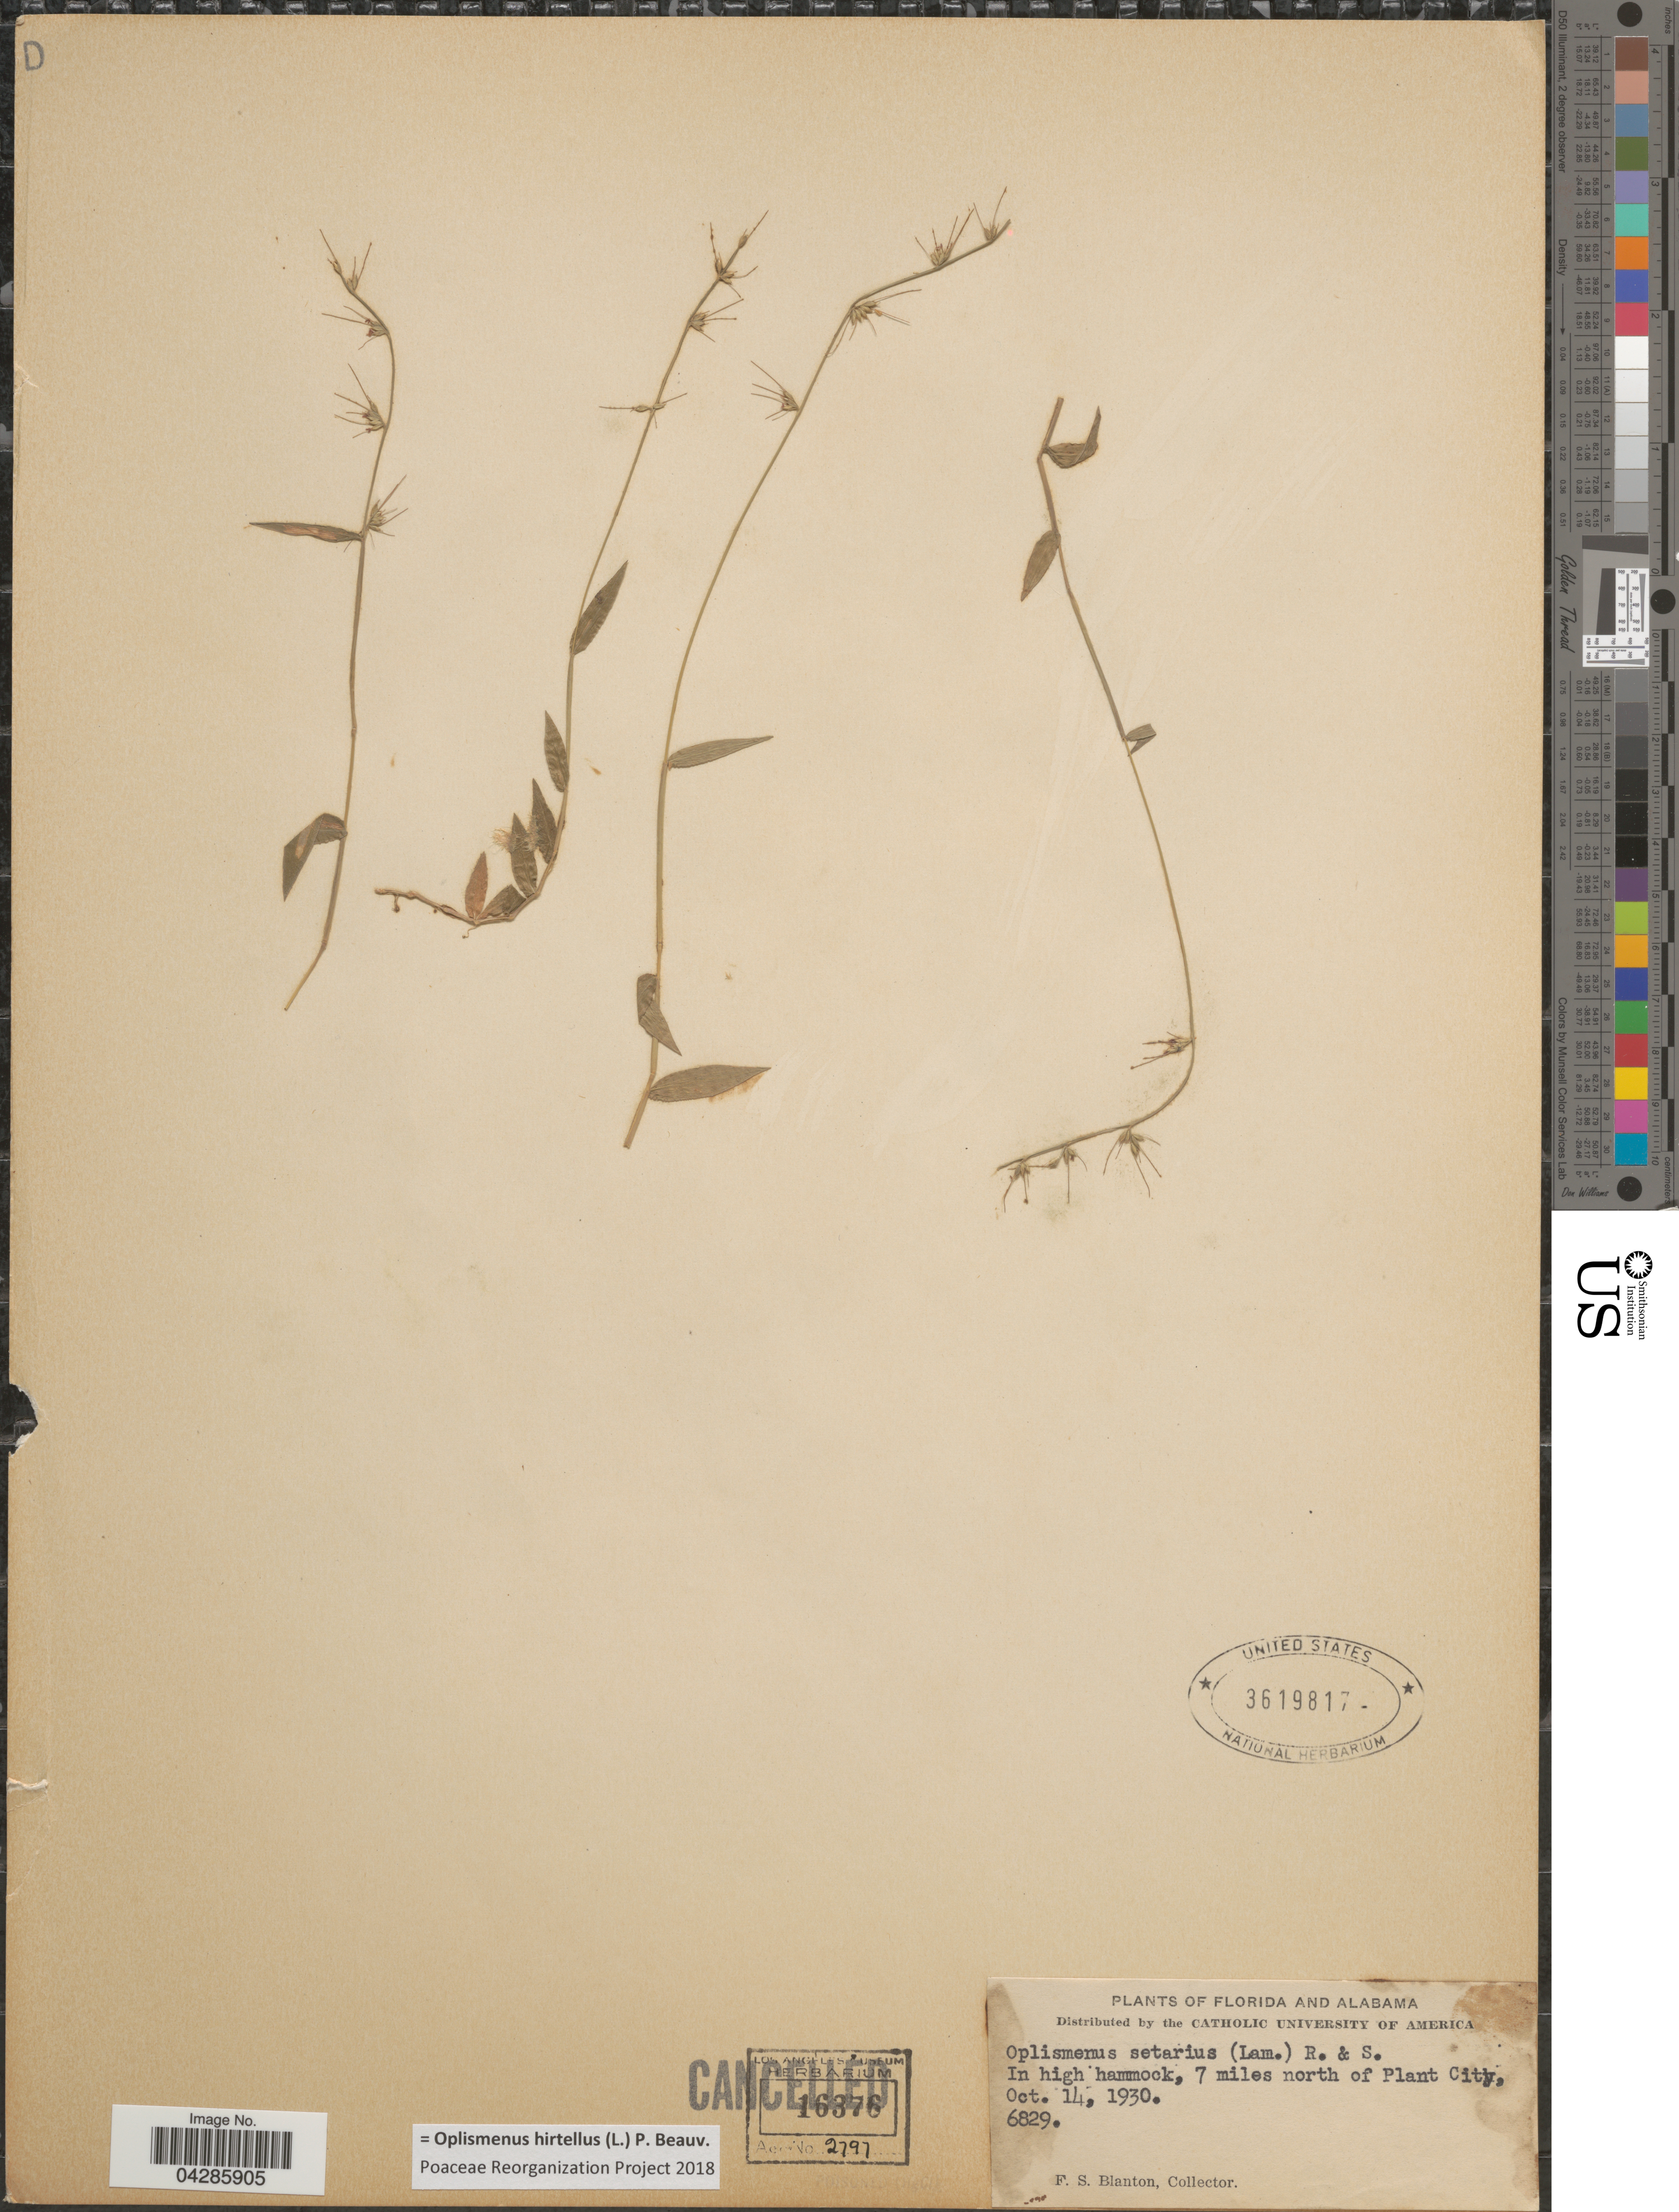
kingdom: Plantae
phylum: Tracheophyta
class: Liliopsida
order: Poales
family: Poaceae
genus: Oplismenus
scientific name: Oplismenus hirtellus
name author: (L.) P. Beauv.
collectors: F. S. Blanton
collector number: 6829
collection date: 1930-10-14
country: United States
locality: Florida and Alabama. In high hammock, 7 miles north of Plant City.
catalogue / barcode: US 3619817